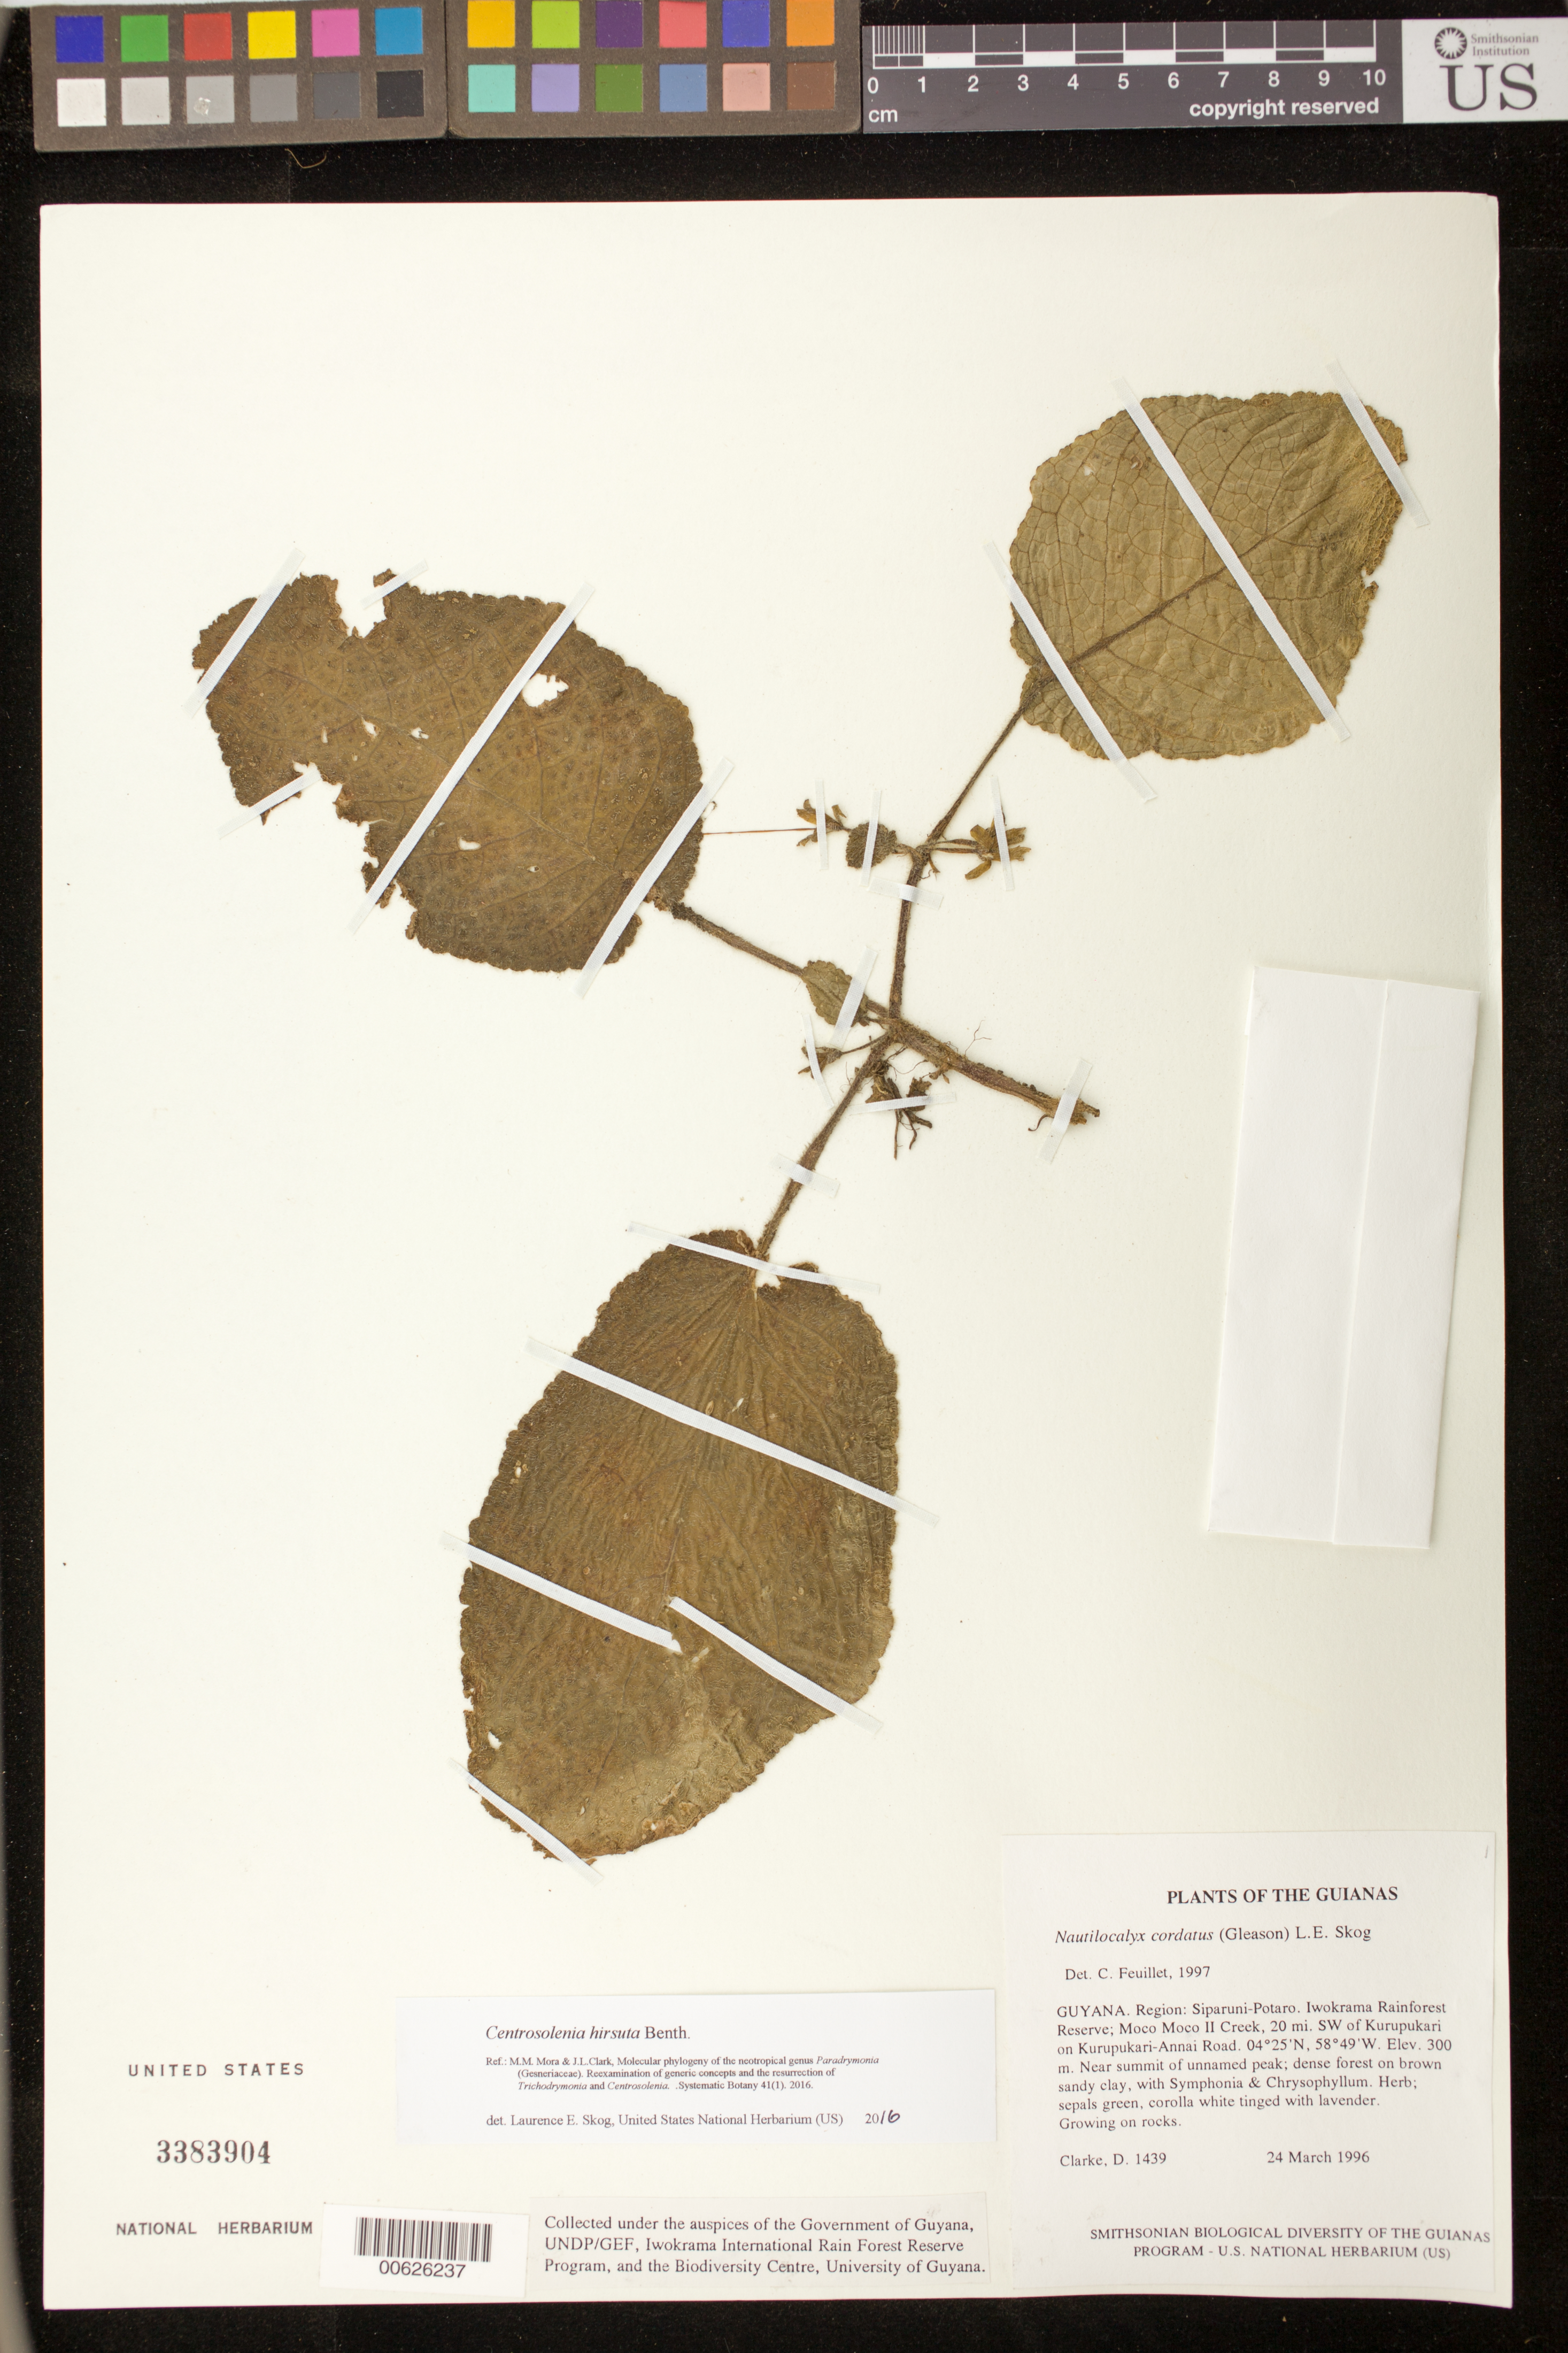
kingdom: Plantae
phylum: Tracheophyta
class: Magnoliopsida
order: Lamiales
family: Gesneriaceae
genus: Centrosolenia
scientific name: Centrosolenia hirsuta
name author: Benth.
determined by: Skog, Laurence E.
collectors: H. D. Clarke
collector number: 1439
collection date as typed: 24 Mar 1996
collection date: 1996-03-24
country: Guyana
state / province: Potaro-Siparuni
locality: Iwokrama Rainforest Reserve; Moco Moco II Creek, 20 mi. SW of Kurupukari on Kurupukari-Annai Road, near summit of unnamed peak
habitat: Dense foreset on brown sandy clay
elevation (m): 300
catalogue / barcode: US 3383904